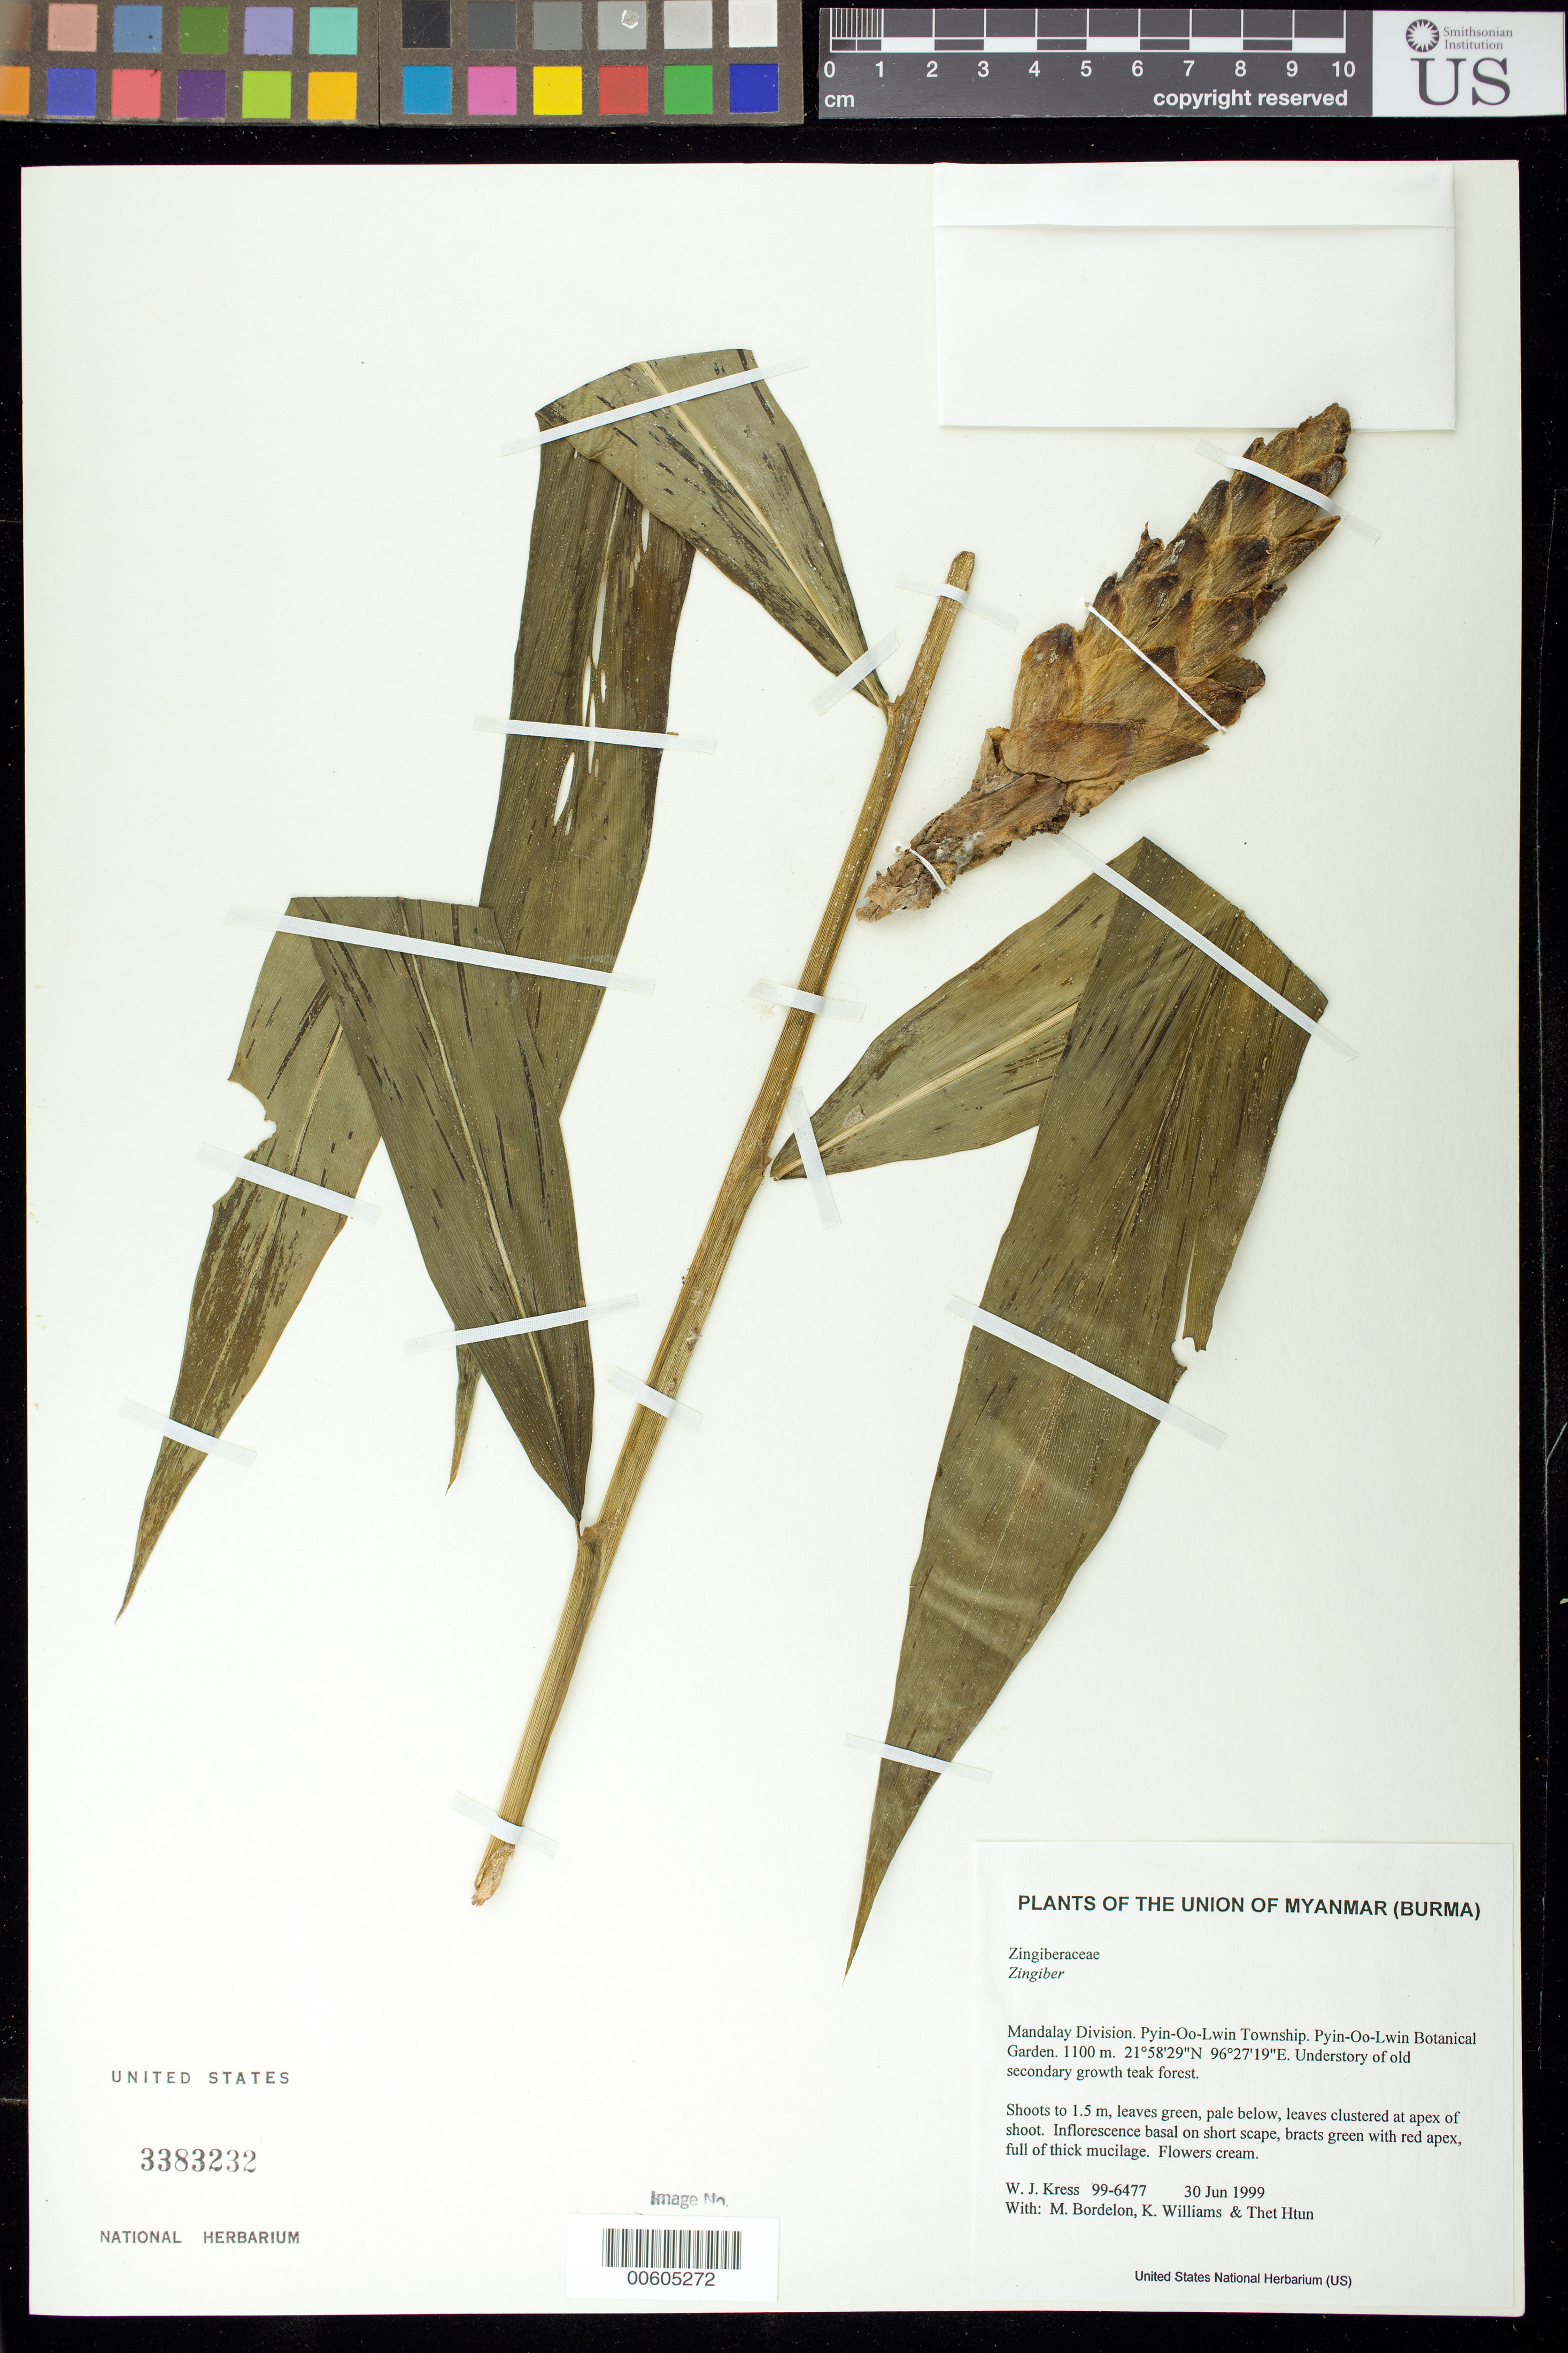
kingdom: Plantae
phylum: Tracheophyta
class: Liliopsida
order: Zingiberales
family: Zingiberaceae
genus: Zingiber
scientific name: Zingiber sp.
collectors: W. J. Kress, M. Bordelon, K. J. Williams & Thet Htun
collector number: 99-6477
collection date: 1999-06-30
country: Myanmar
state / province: Mandalay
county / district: Pyin-Oo-Lwin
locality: Pyin-Oo-Lwin Botanical Garden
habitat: Understory of old secondary growth teak forest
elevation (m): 1100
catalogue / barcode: US 3383232